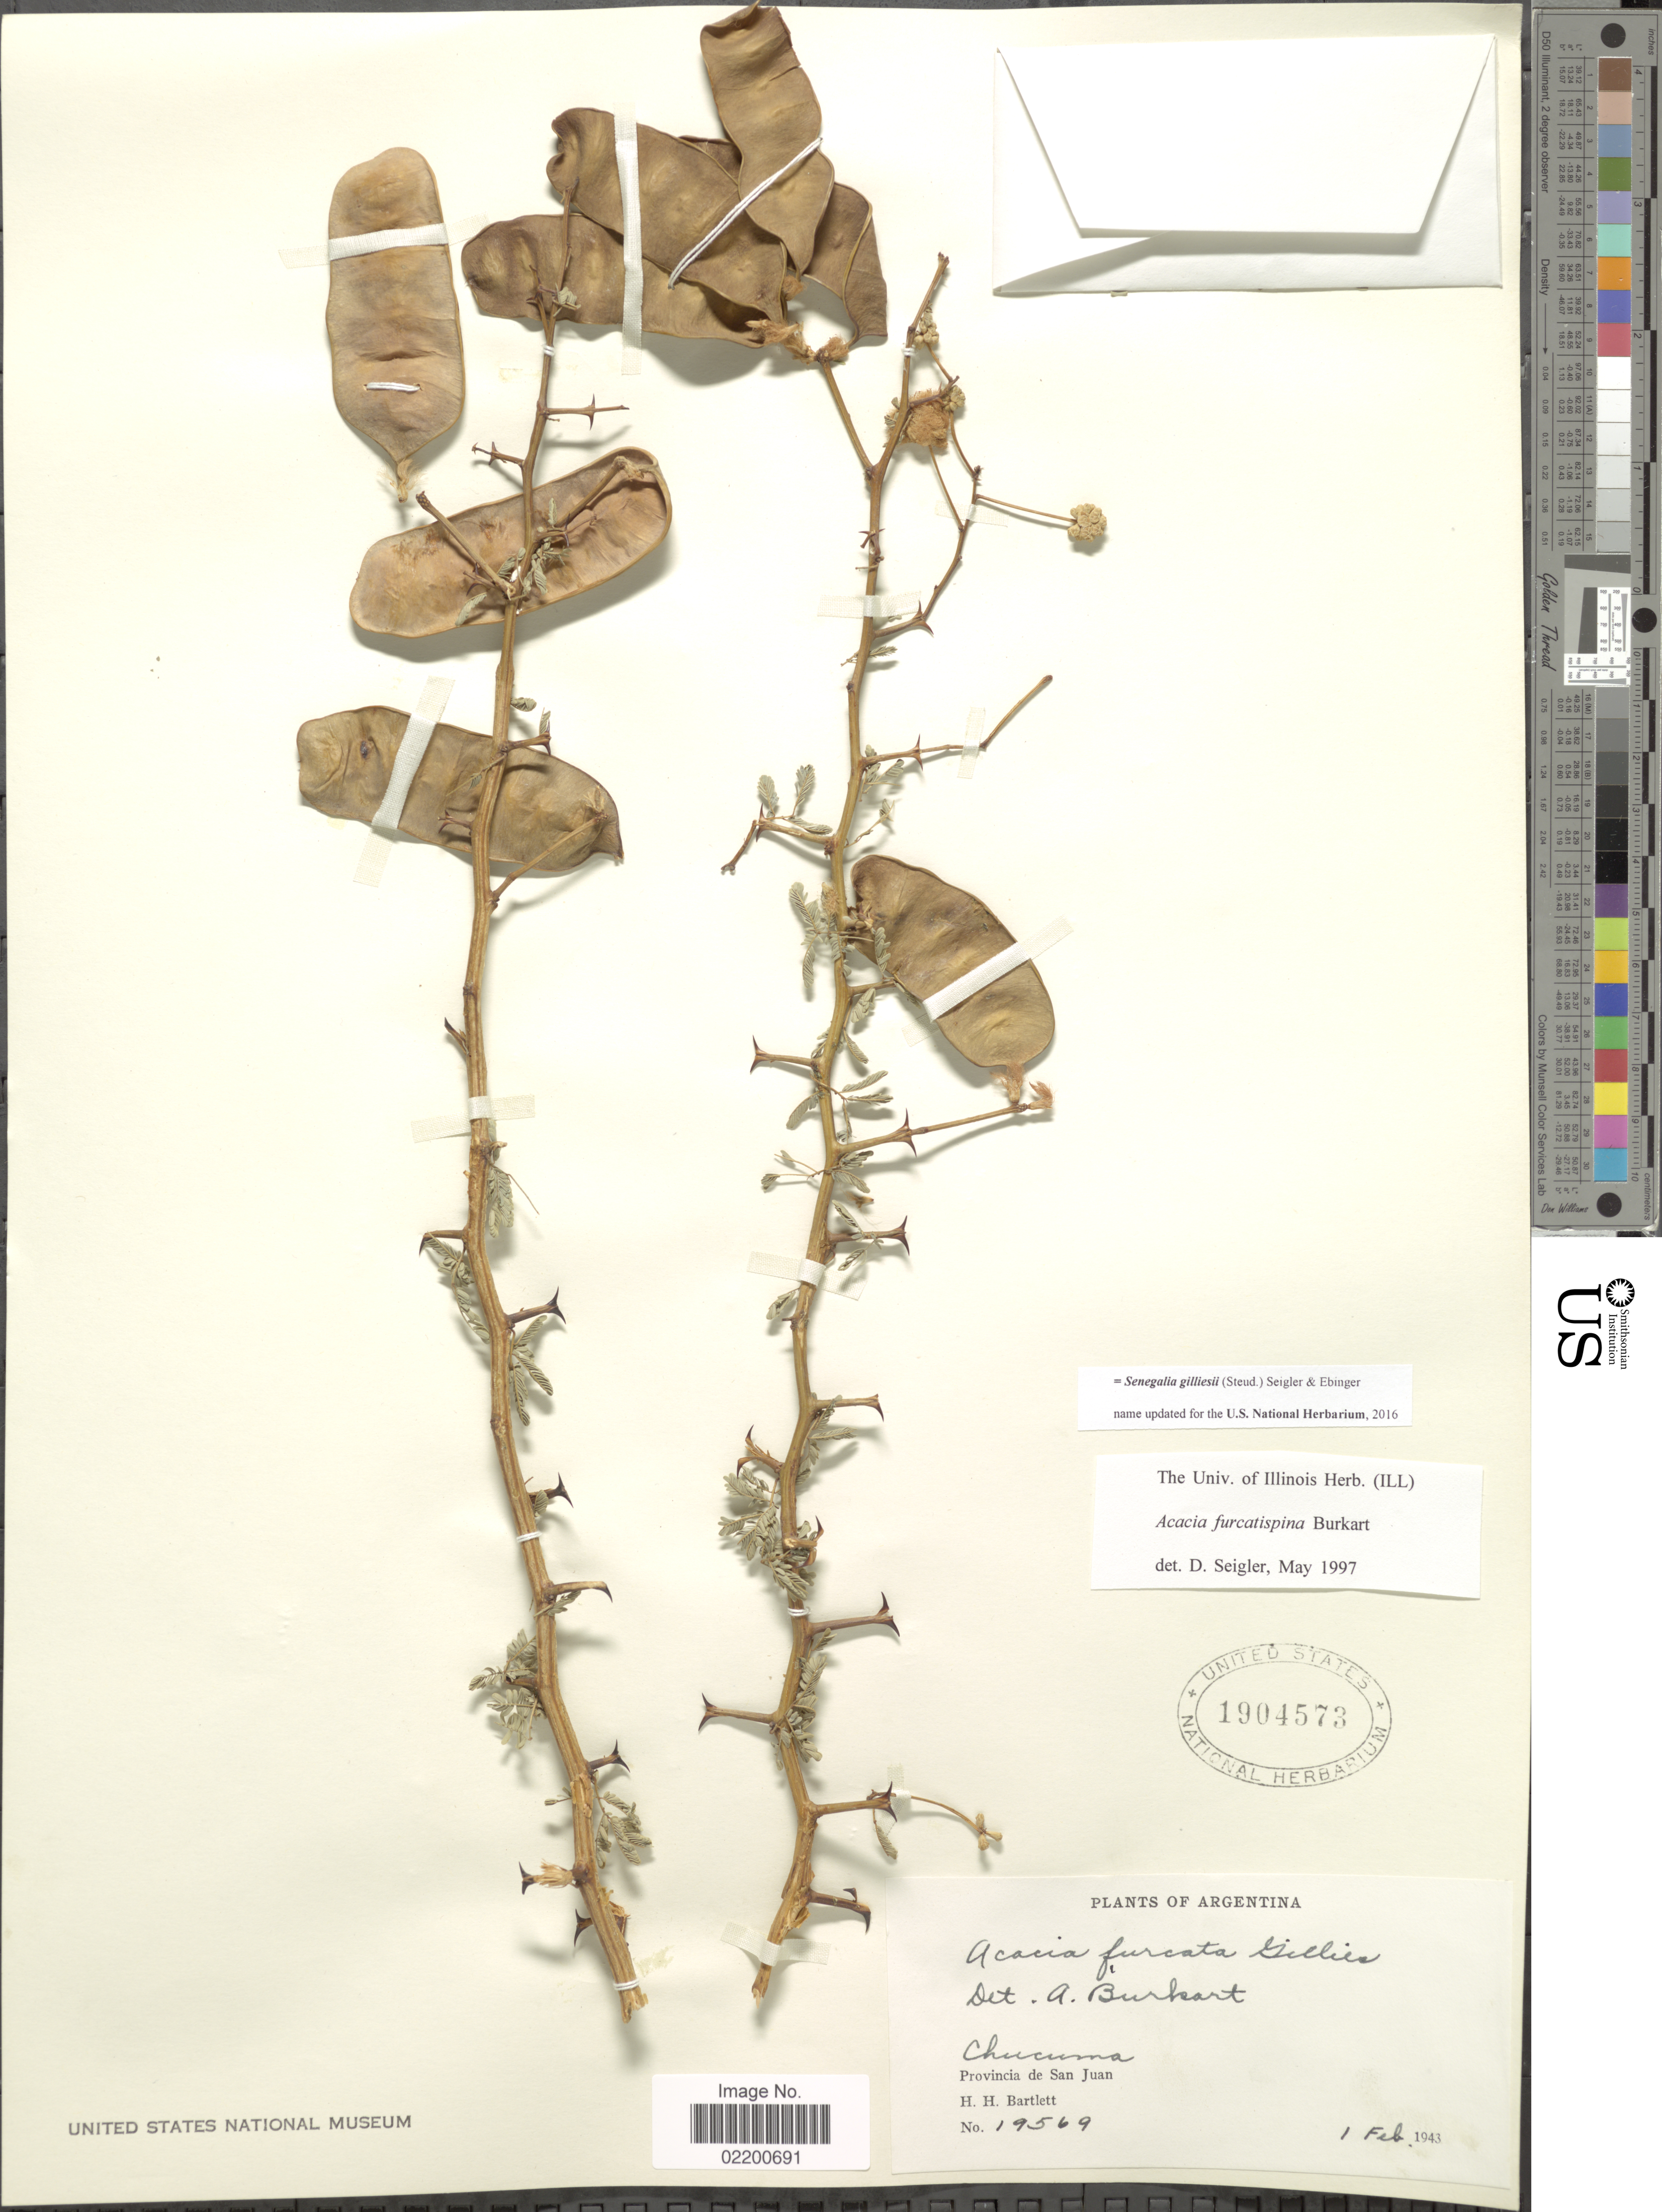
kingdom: Plantae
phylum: Tracheophyta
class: Magnoliopsida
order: Fabales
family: Fabaceae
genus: Senegalia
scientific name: Senegalia gilliesii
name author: (Steud.) Seigler & Ebinger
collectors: H. H. Bartlett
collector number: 19569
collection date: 1943-02-01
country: Argentina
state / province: San Juan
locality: Chucuma, Provincia de San Juan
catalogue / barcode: US 1904573